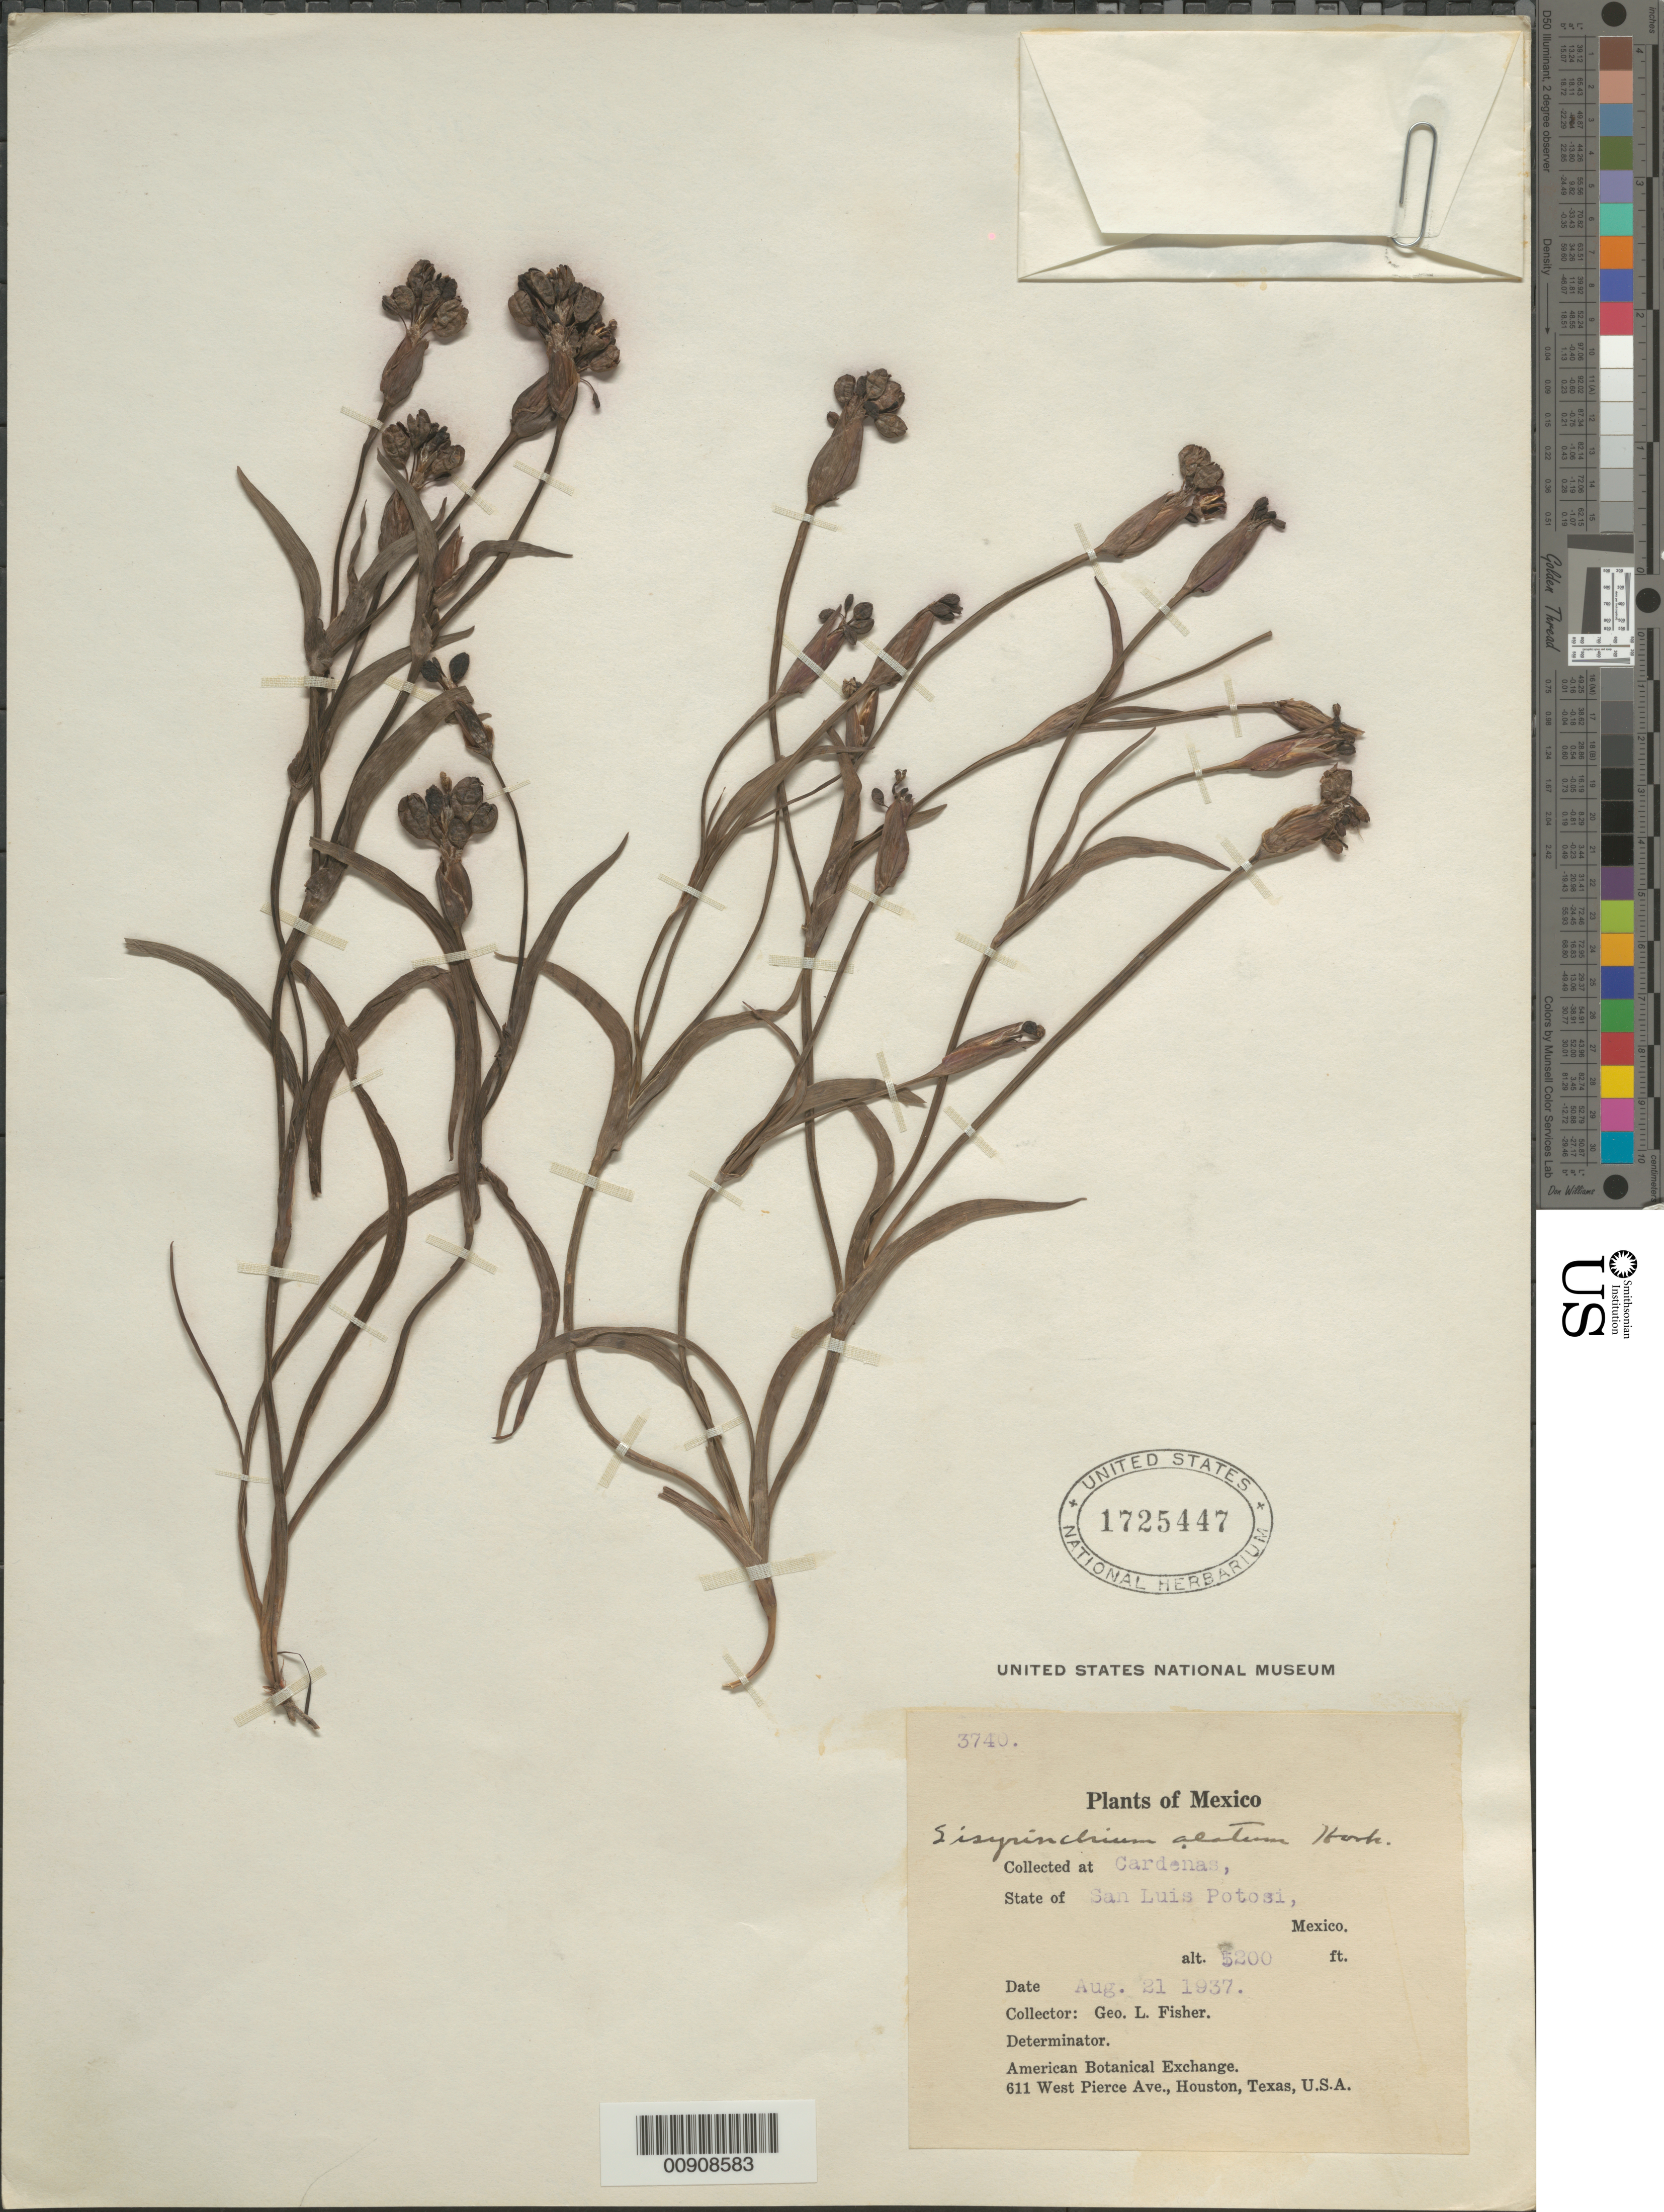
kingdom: Plantae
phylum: Tracheophyta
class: Liliopsida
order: Asparagales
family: Iridaceae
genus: Sisyrinchium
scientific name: Sisyrinchium alatum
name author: Hook.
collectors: G. L. Fisher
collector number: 3740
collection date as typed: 21 Aug 1937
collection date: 1937-08-21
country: Mexico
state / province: San Luis Potosí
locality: Cardenas, State of San Luis Potosí.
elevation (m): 1585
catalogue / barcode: US 1725447